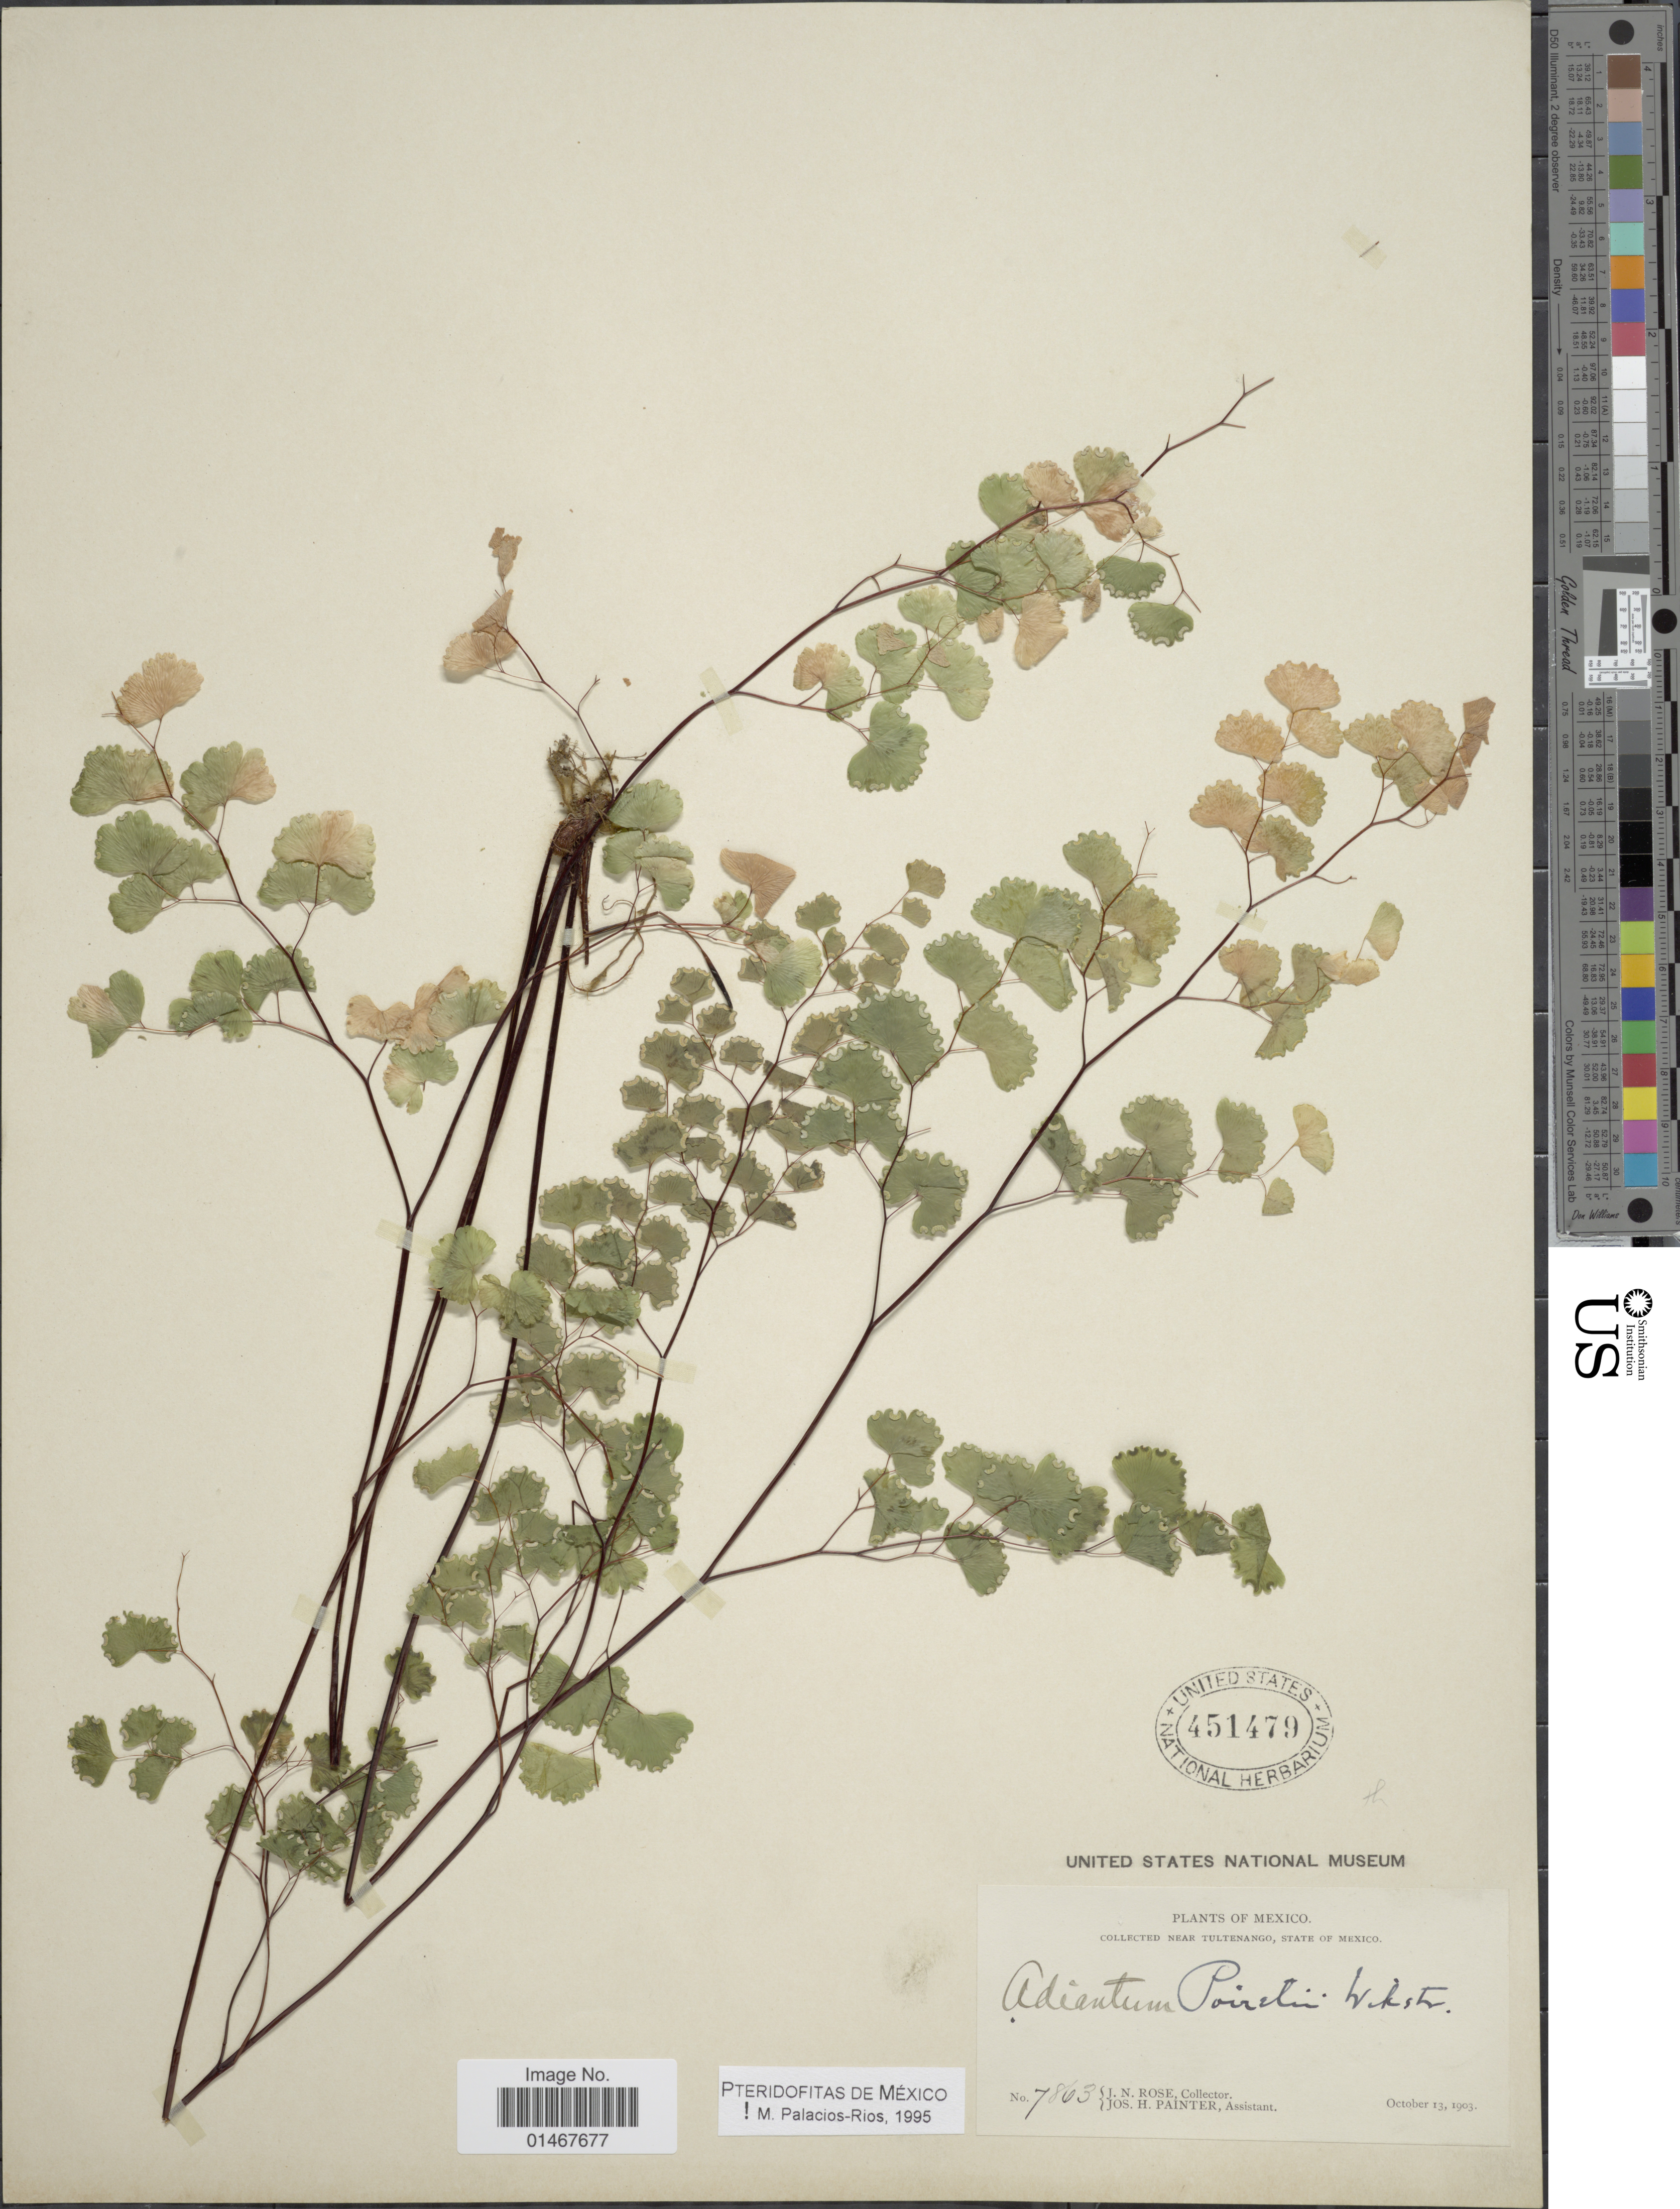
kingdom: Plantae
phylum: Tracheophyta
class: Polypodiopsida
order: Polypodiales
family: Pteridaceae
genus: Adiantum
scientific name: Adiantum poiretii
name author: Wikstr.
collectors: J. N. Rose & J. H. Painter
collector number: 7863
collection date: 1903-10-13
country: Mexico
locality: Near Tultenango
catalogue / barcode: US 451479